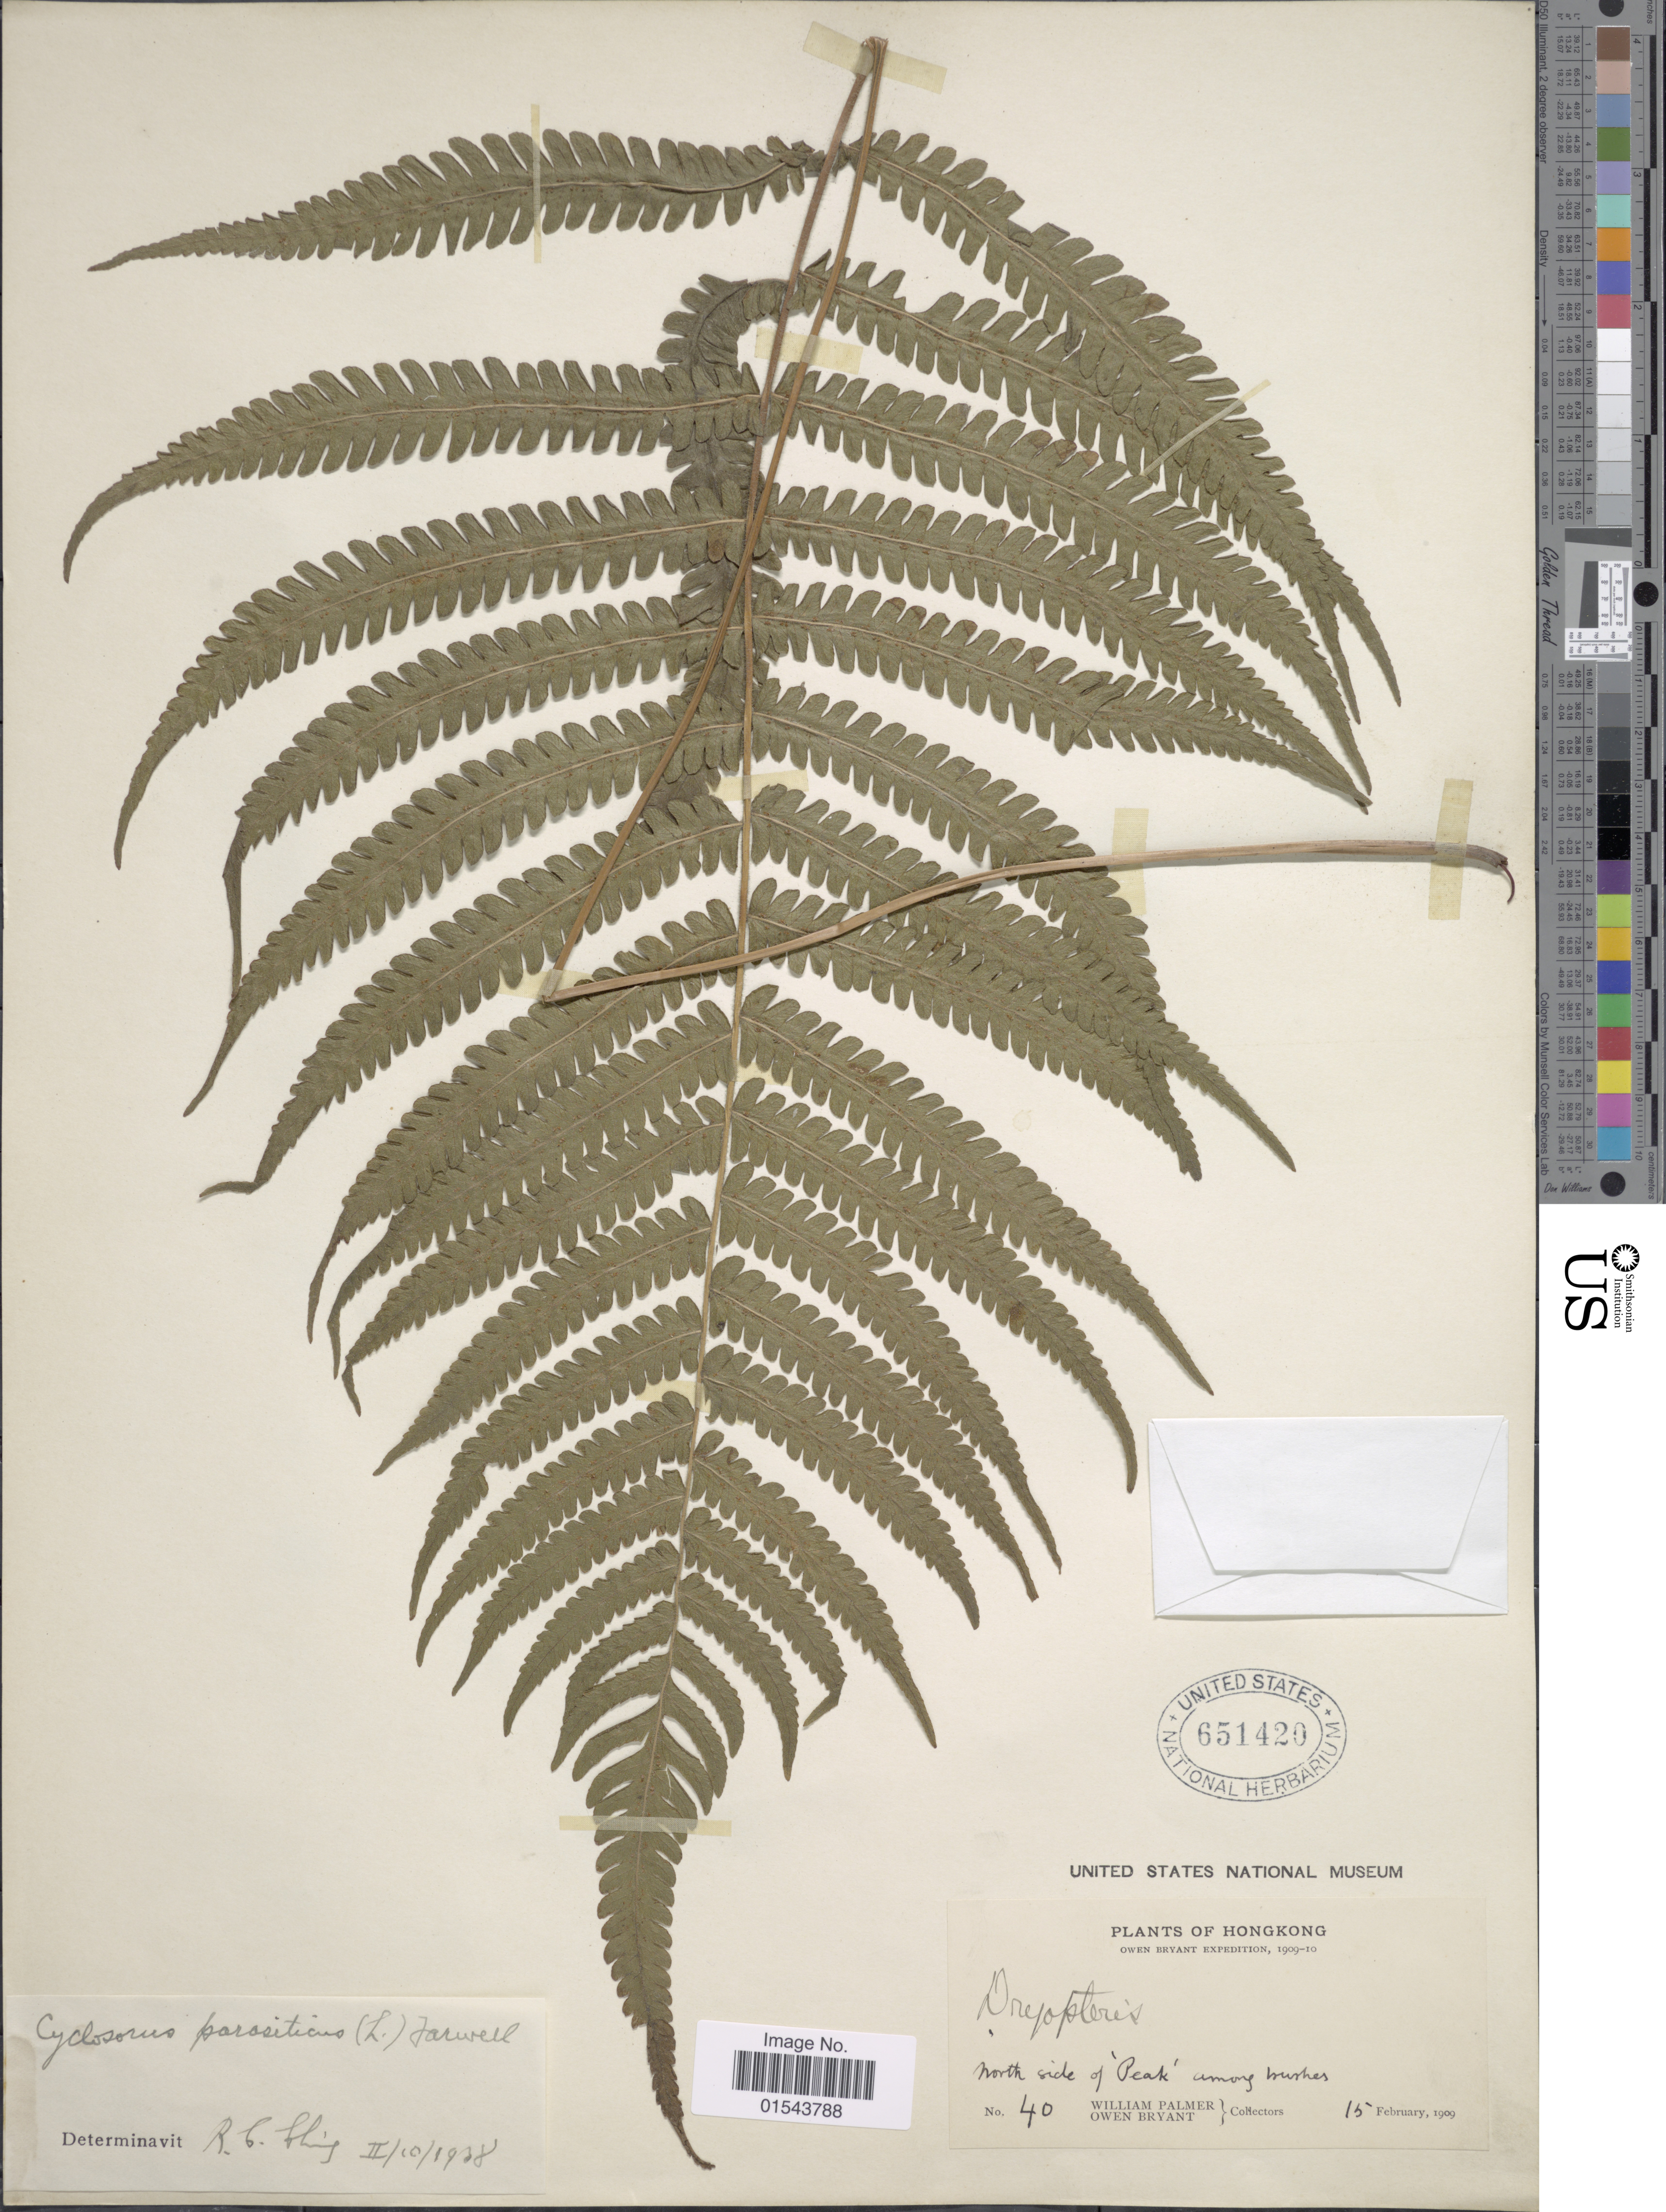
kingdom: Plantae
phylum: Tracheophyta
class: Polypodiopsida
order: Polypodiales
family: Thelypteridaceae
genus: Christella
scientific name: Christella parasitica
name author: (L.) H. Lév.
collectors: W. Palmer & O. Bryant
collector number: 40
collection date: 1909-02-15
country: China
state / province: Hong Kong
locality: North side of Peak among bustes [interpreted]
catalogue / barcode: US 651420